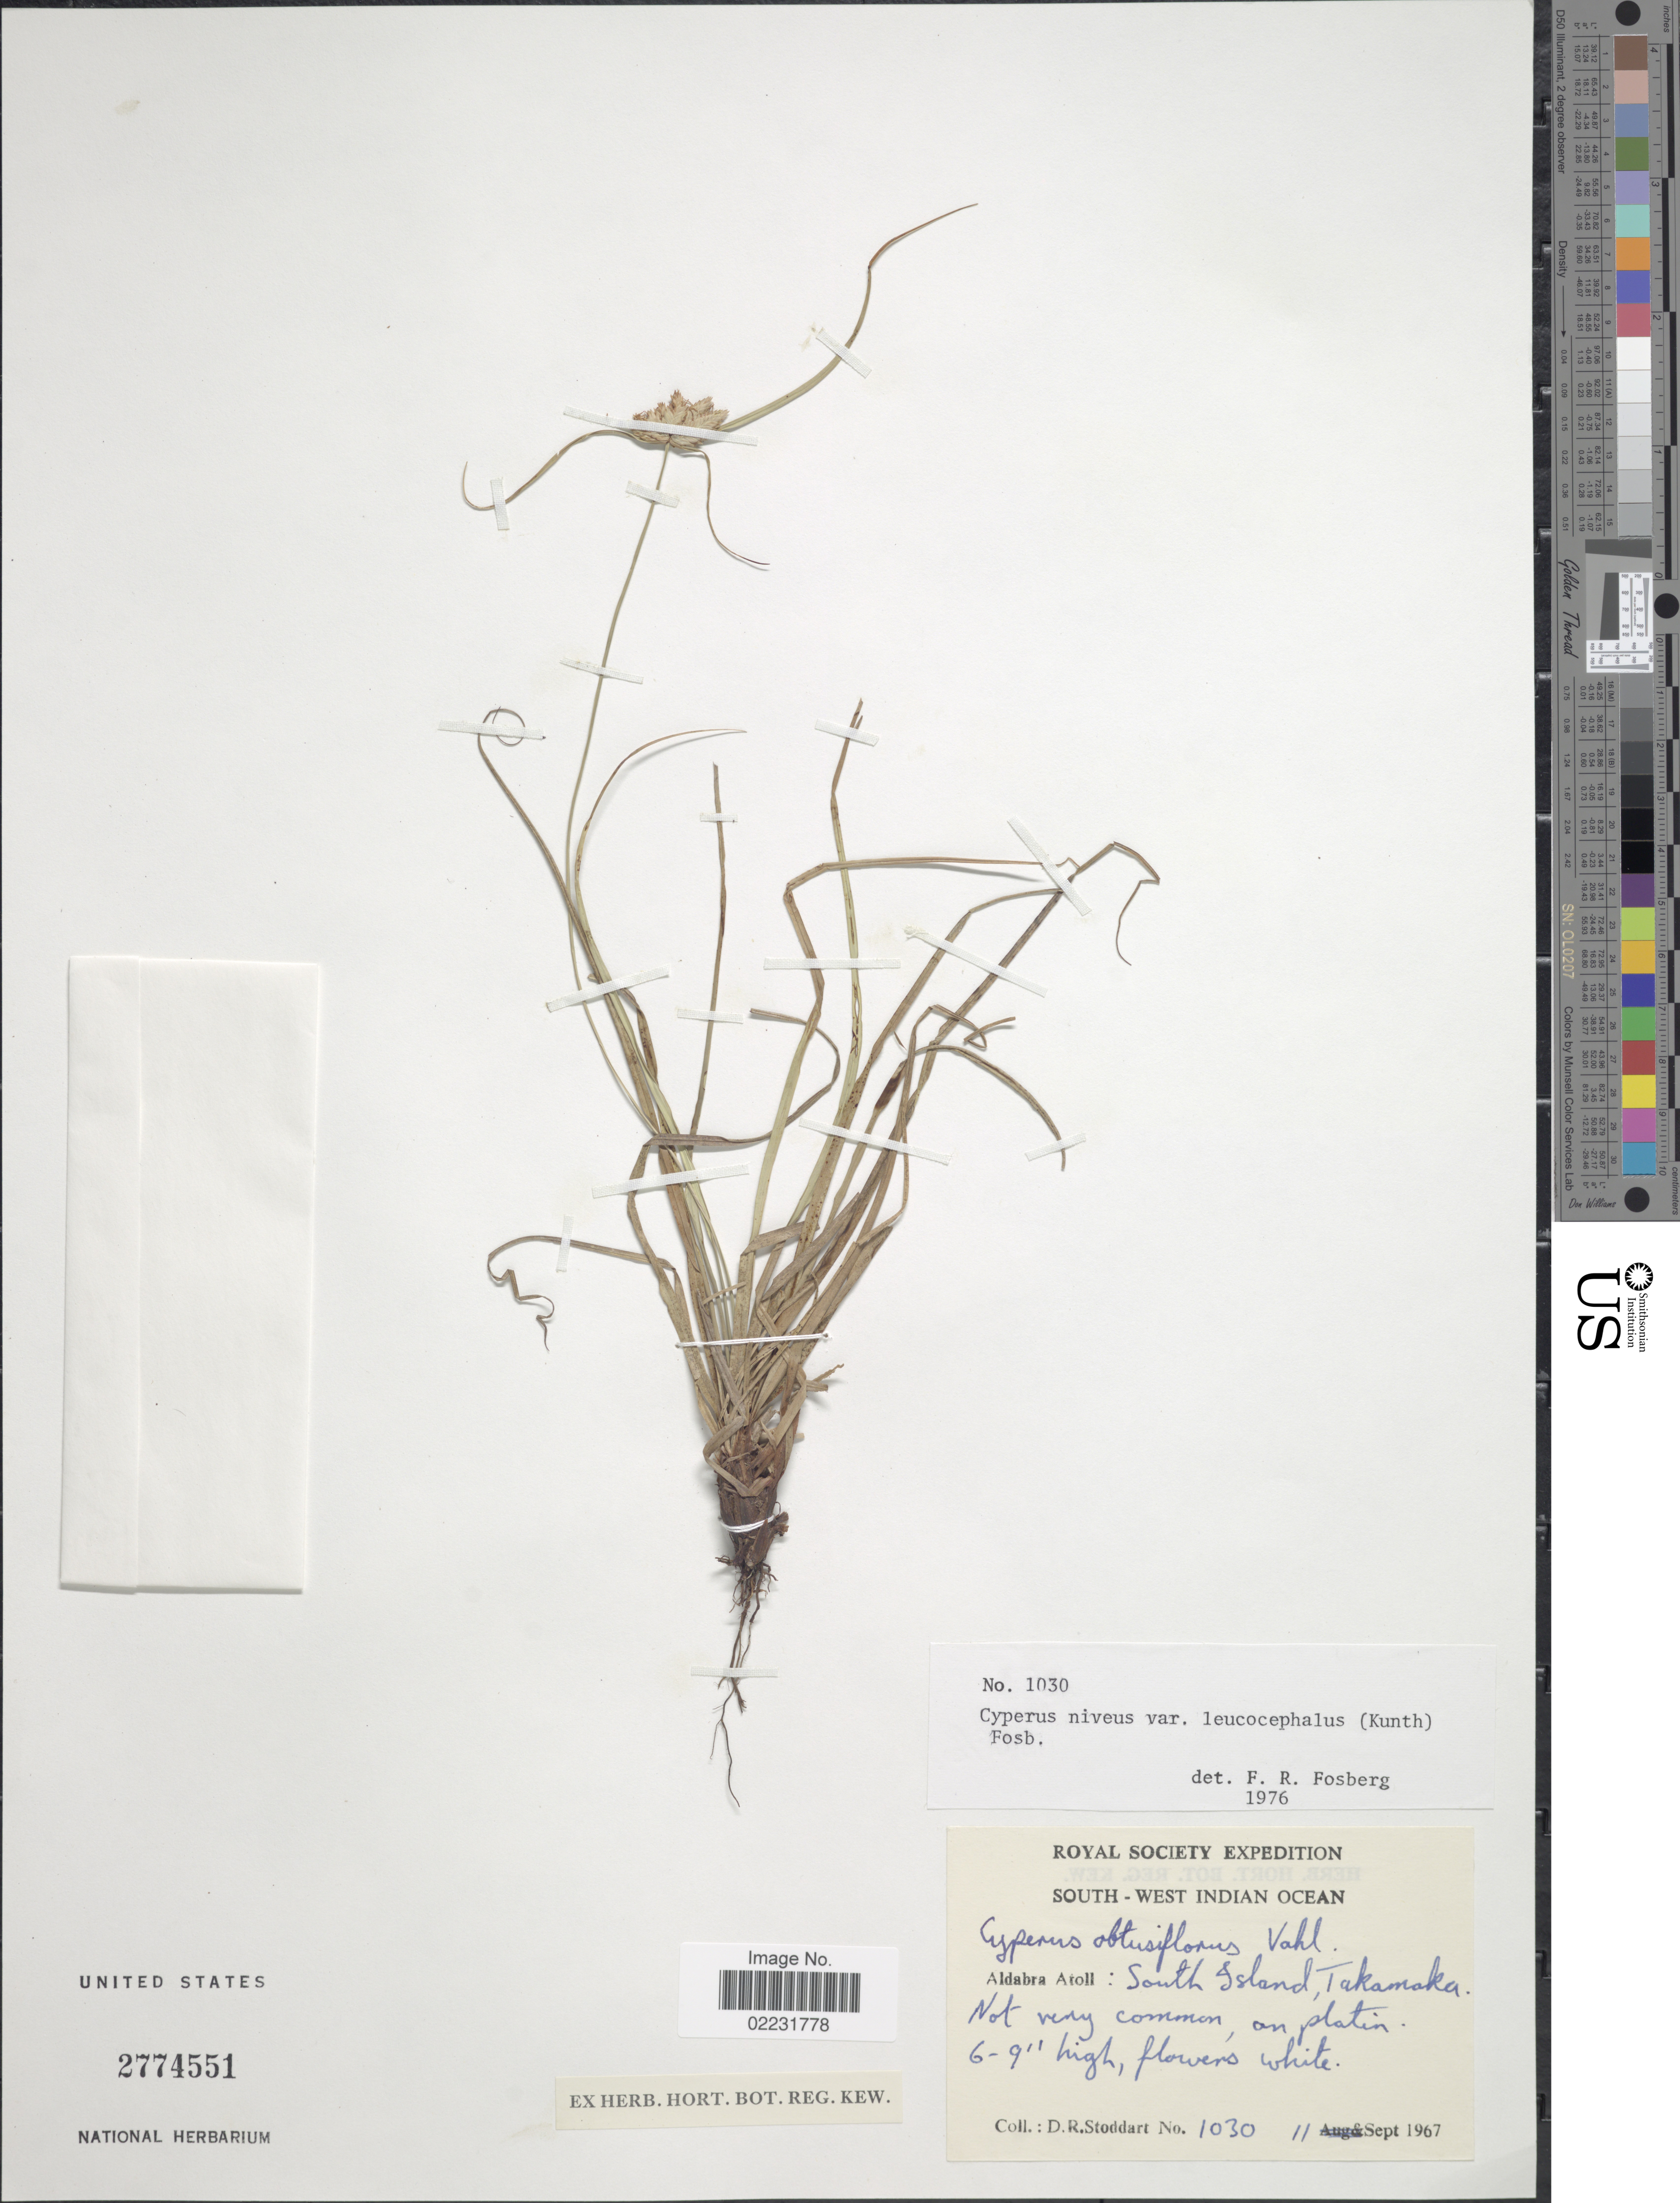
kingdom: Plantae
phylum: Tracheophyta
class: Liliopsida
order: Poales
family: Cyperaceae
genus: Cyperus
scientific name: Cyperus niveus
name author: Retz.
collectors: D. R. Stoddart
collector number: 1030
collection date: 1967-09-11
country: Seychelles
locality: Aldabra Atoll: South Island, Takamaka, South - West Indian Ocean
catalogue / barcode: US 2774551